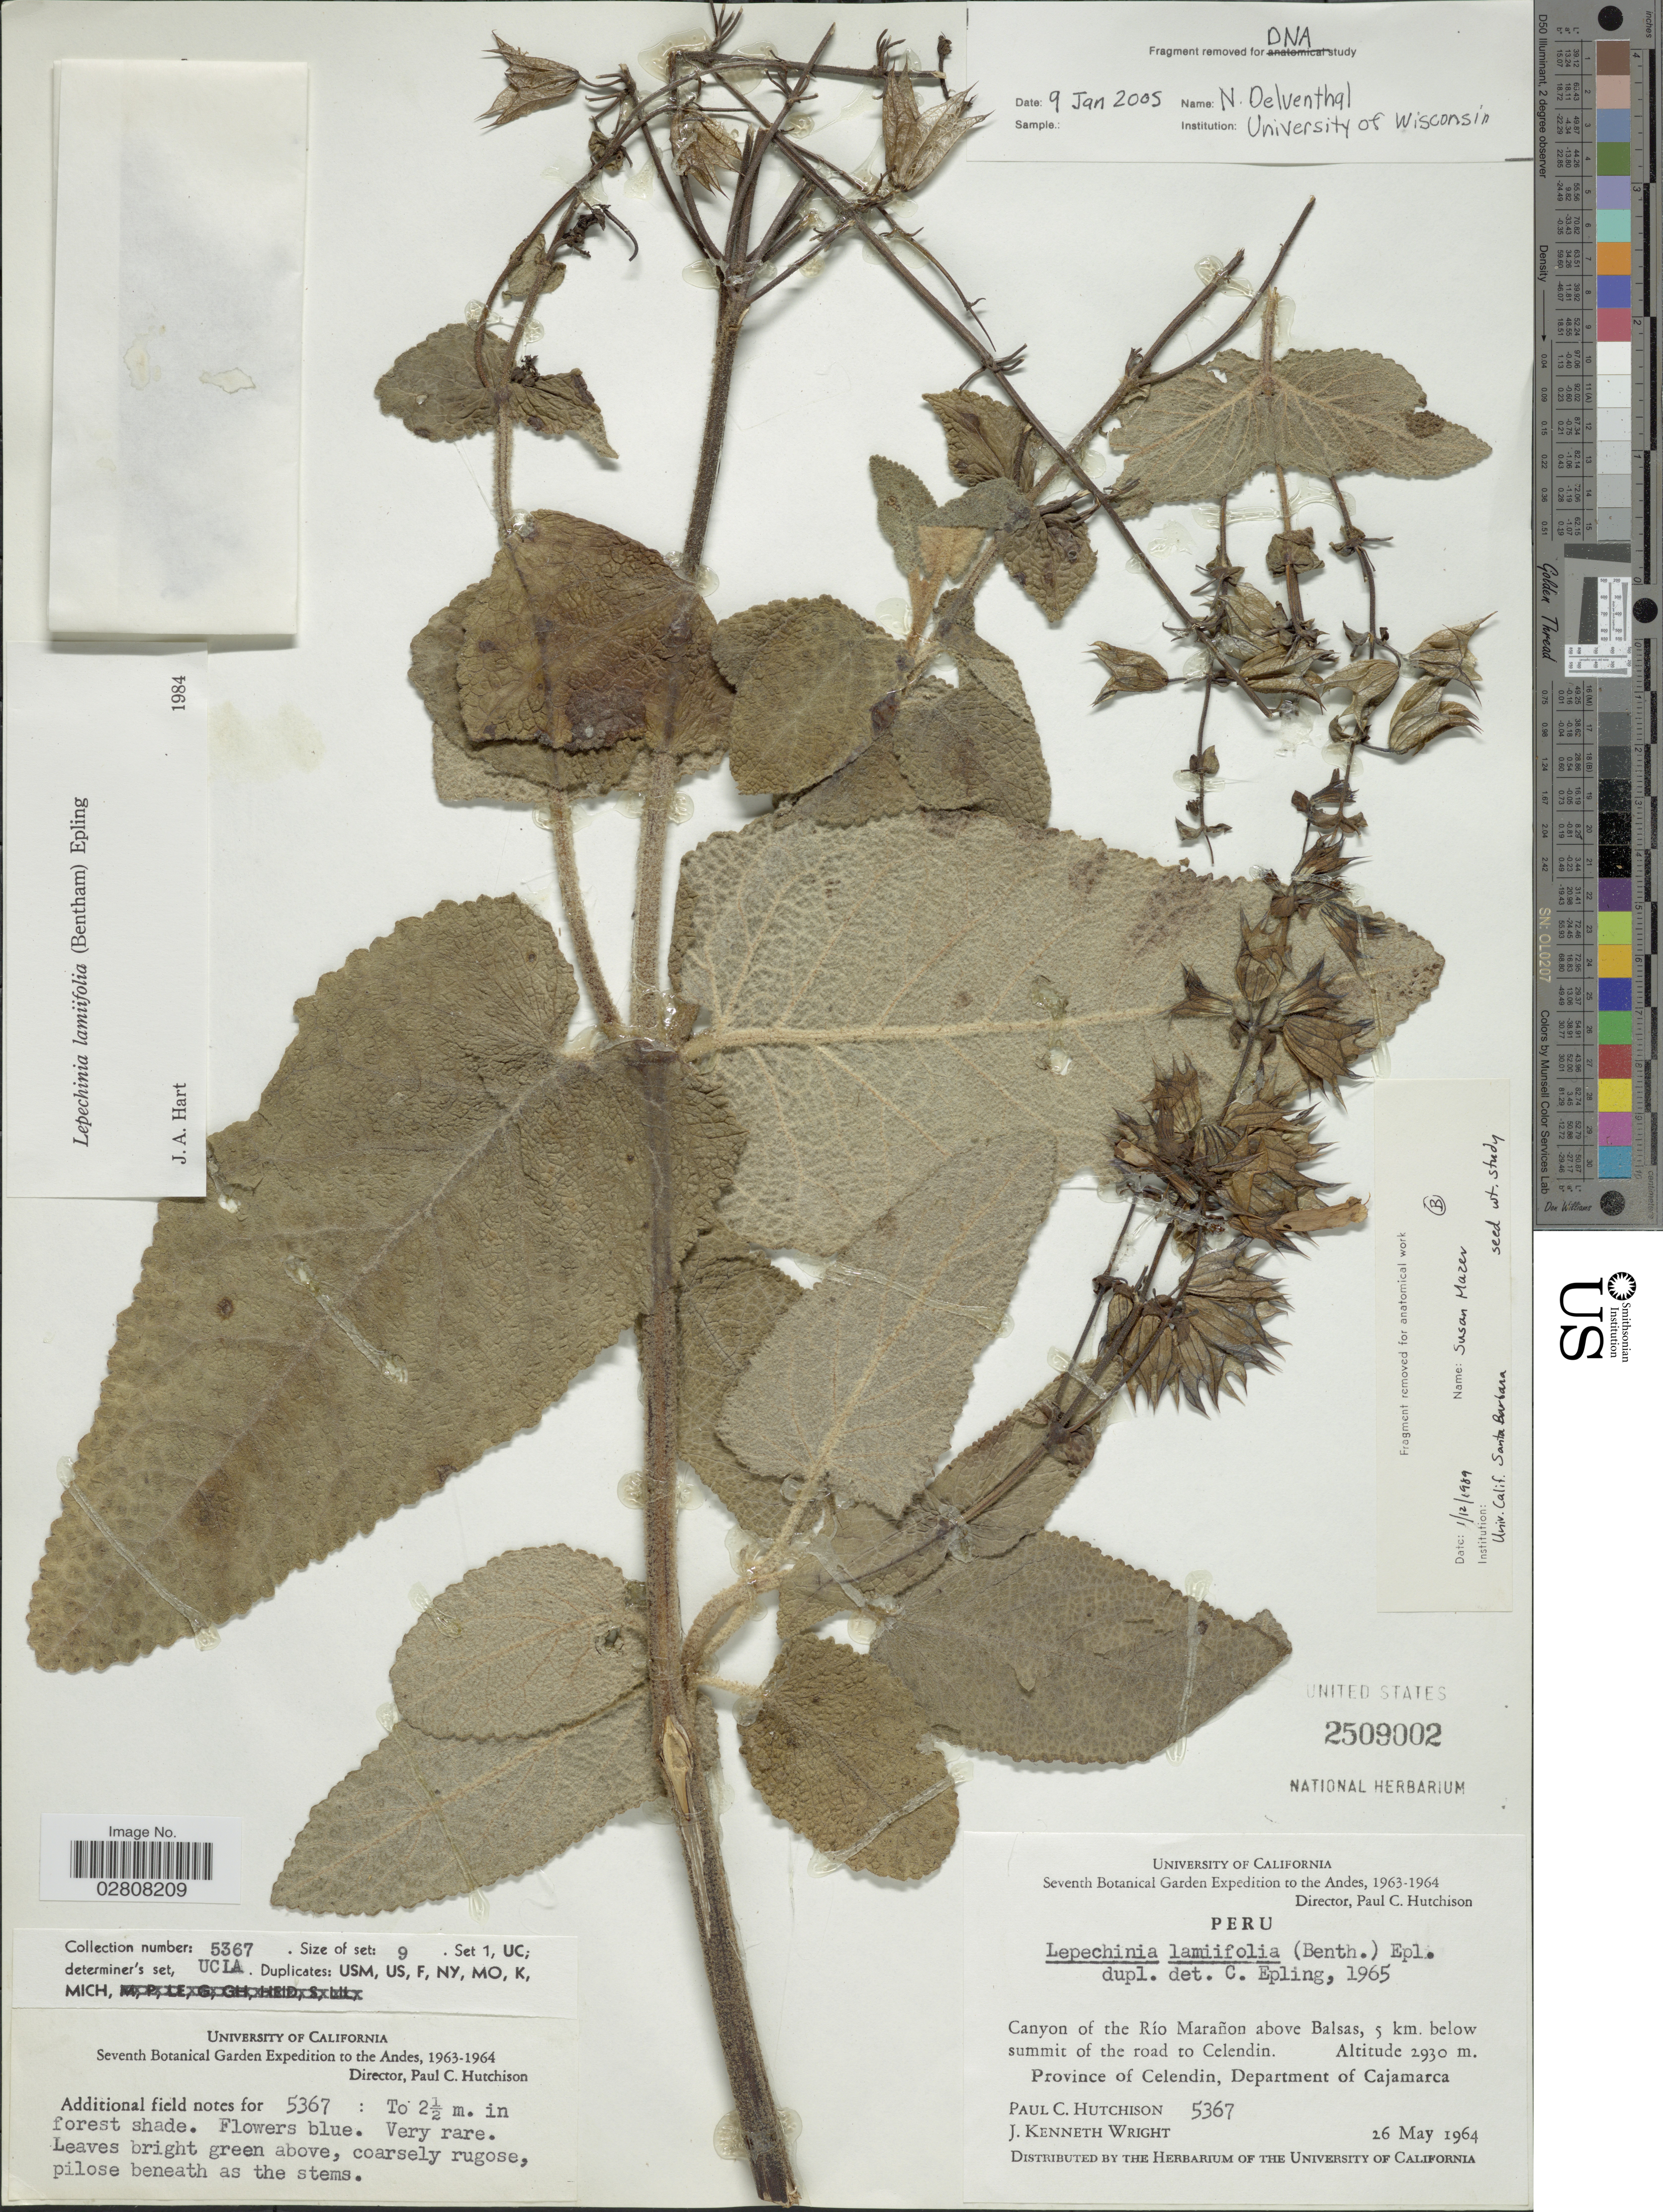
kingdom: Plantae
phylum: Tracheophyta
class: Magnoliopsida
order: Lamiales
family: Lamiaceae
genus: Lepechinia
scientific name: Lepechinia lamiifolia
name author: (Benth.) Epling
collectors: P. C. Hutchison & J. K. Wright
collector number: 5367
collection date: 1964-05-26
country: Peru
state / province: Cajamarca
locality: Canyon of the Río Marañon above Balsas, 5 km. below summit of the road to Celendin. Province of Celendin, Department of Cajamarca.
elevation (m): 2930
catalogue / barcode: US 2509002